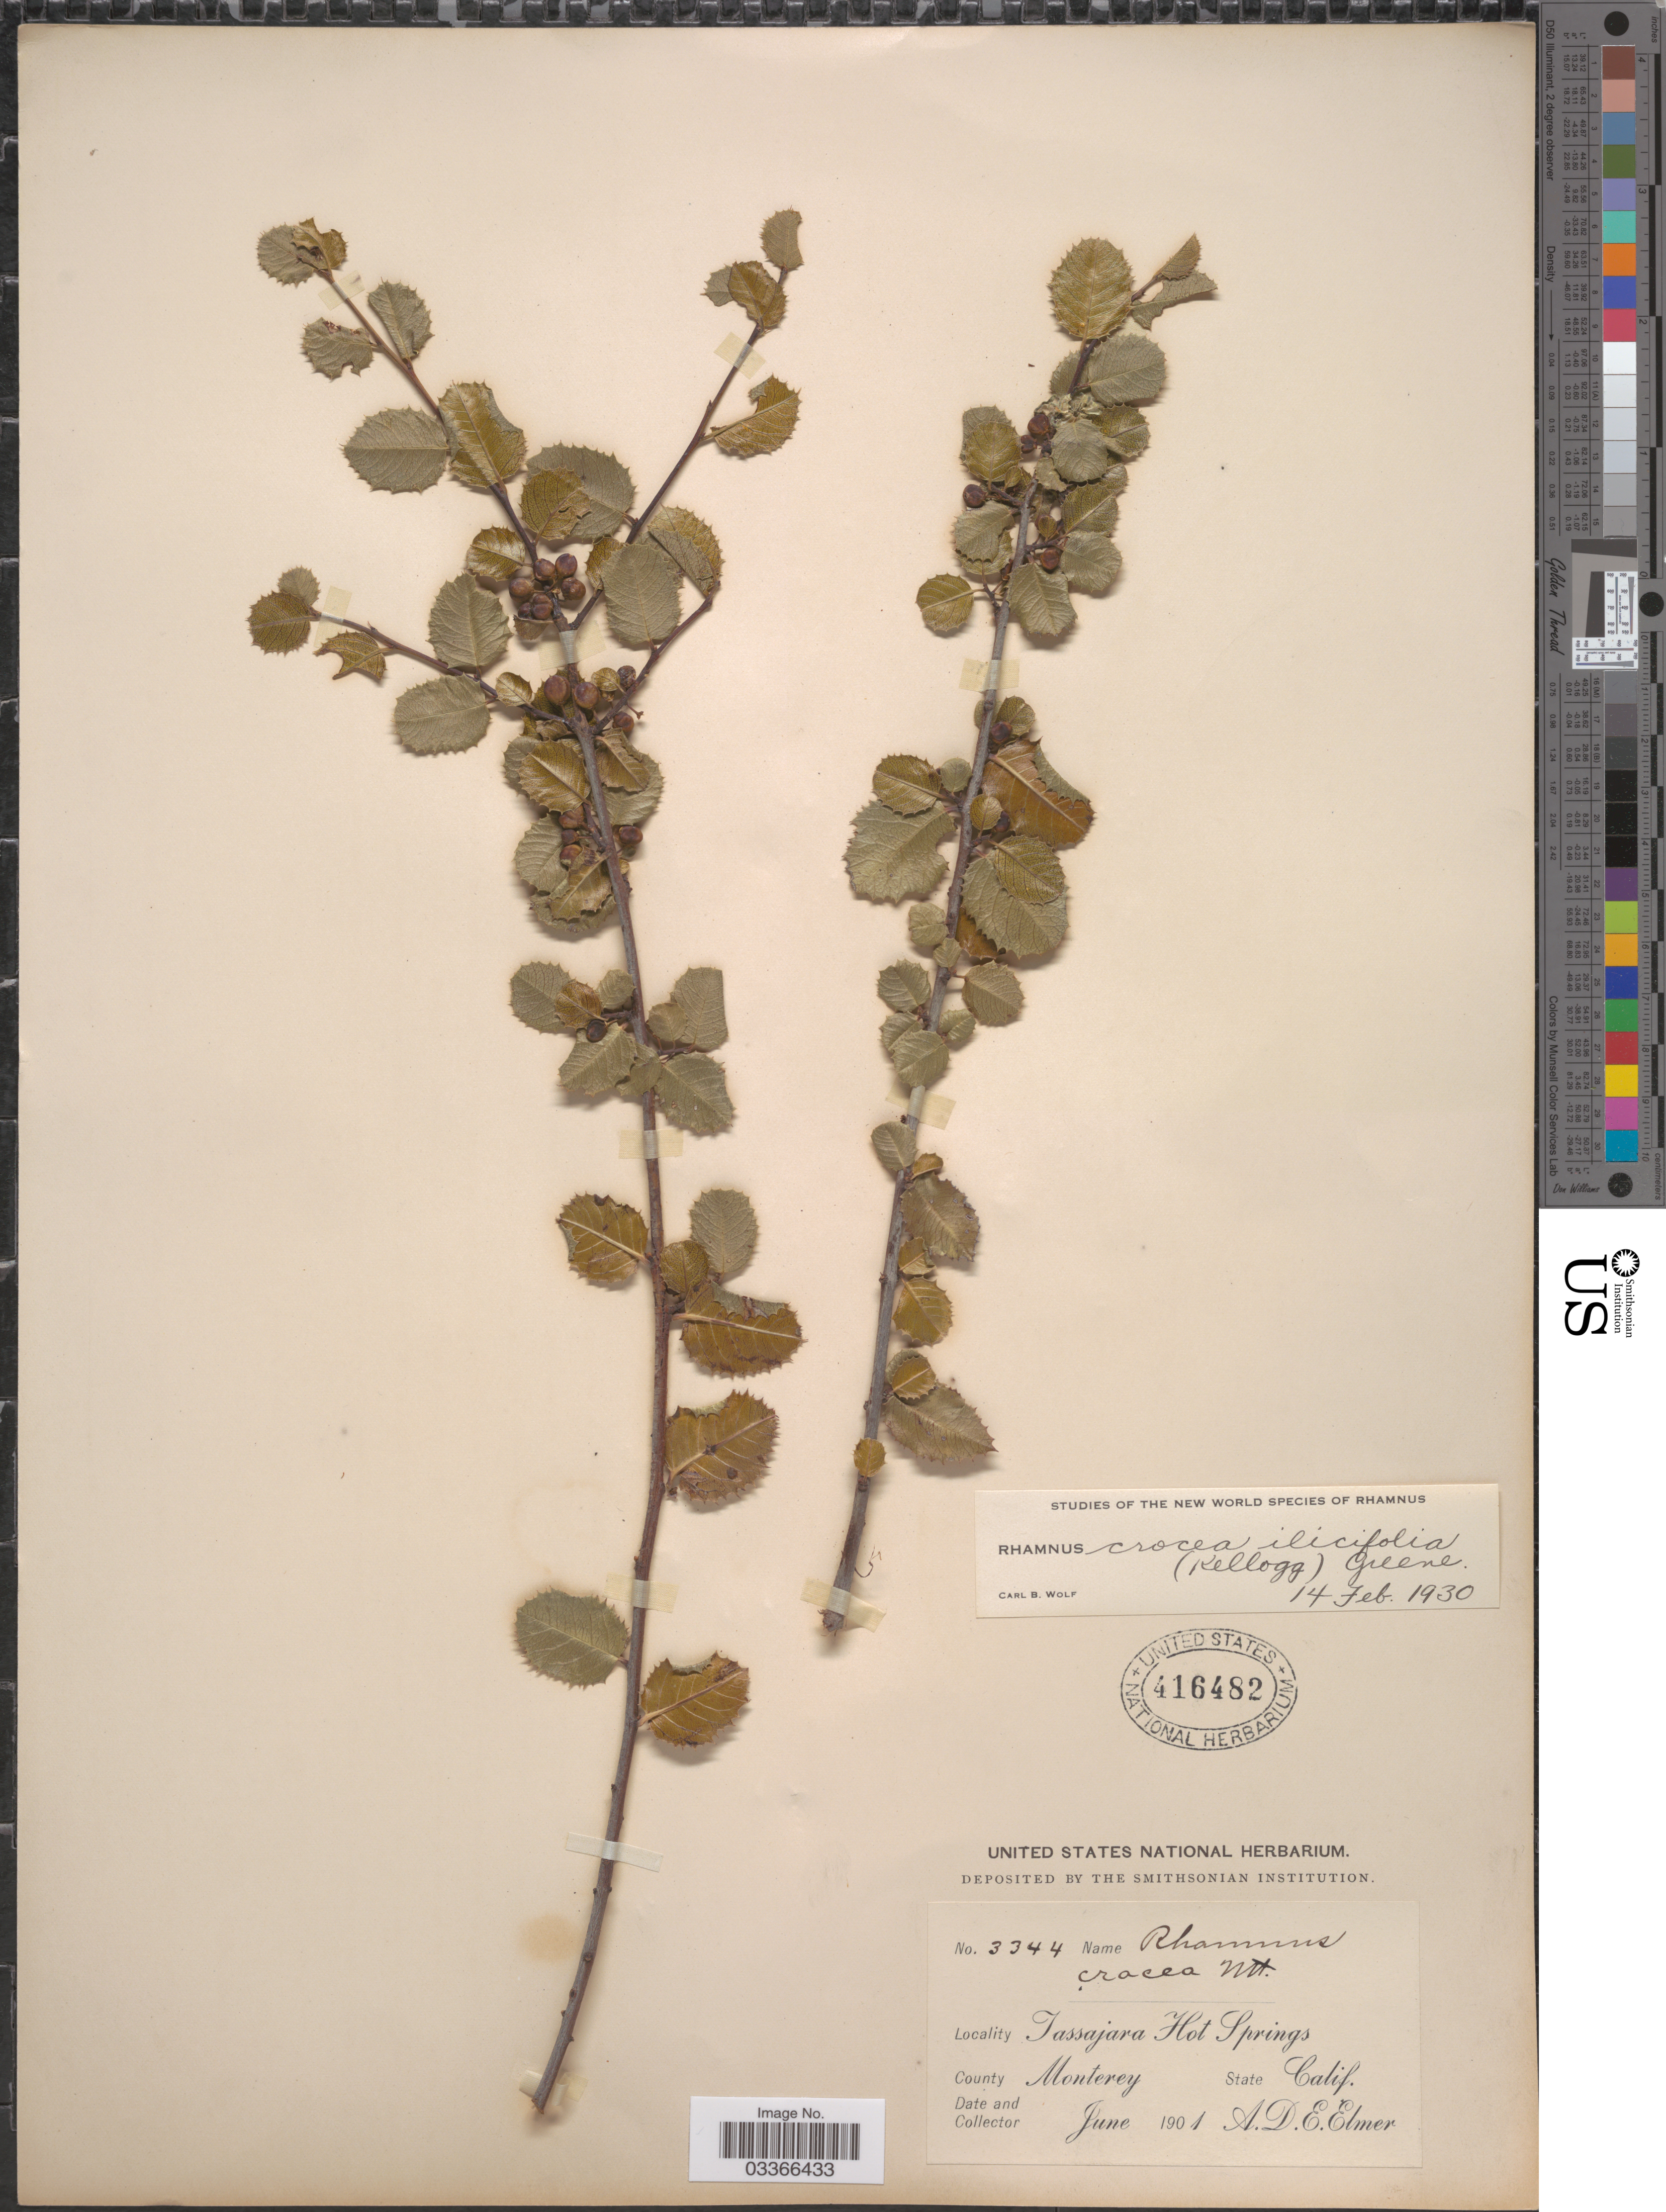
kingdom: Plantae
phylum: Tracheophyta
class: Magnoliopsida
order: Rosales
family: Rhamnaceae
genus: Rhamnus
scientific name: Rhamnus crocea var. ilicifolia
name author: (Kellogg) Greene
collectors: A. D. E. Elmer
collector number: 3344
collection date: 1901-06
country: United States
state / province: California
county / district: Monterey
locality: Tassajara Hot Springs. County Monterey.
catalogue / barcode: US 416482